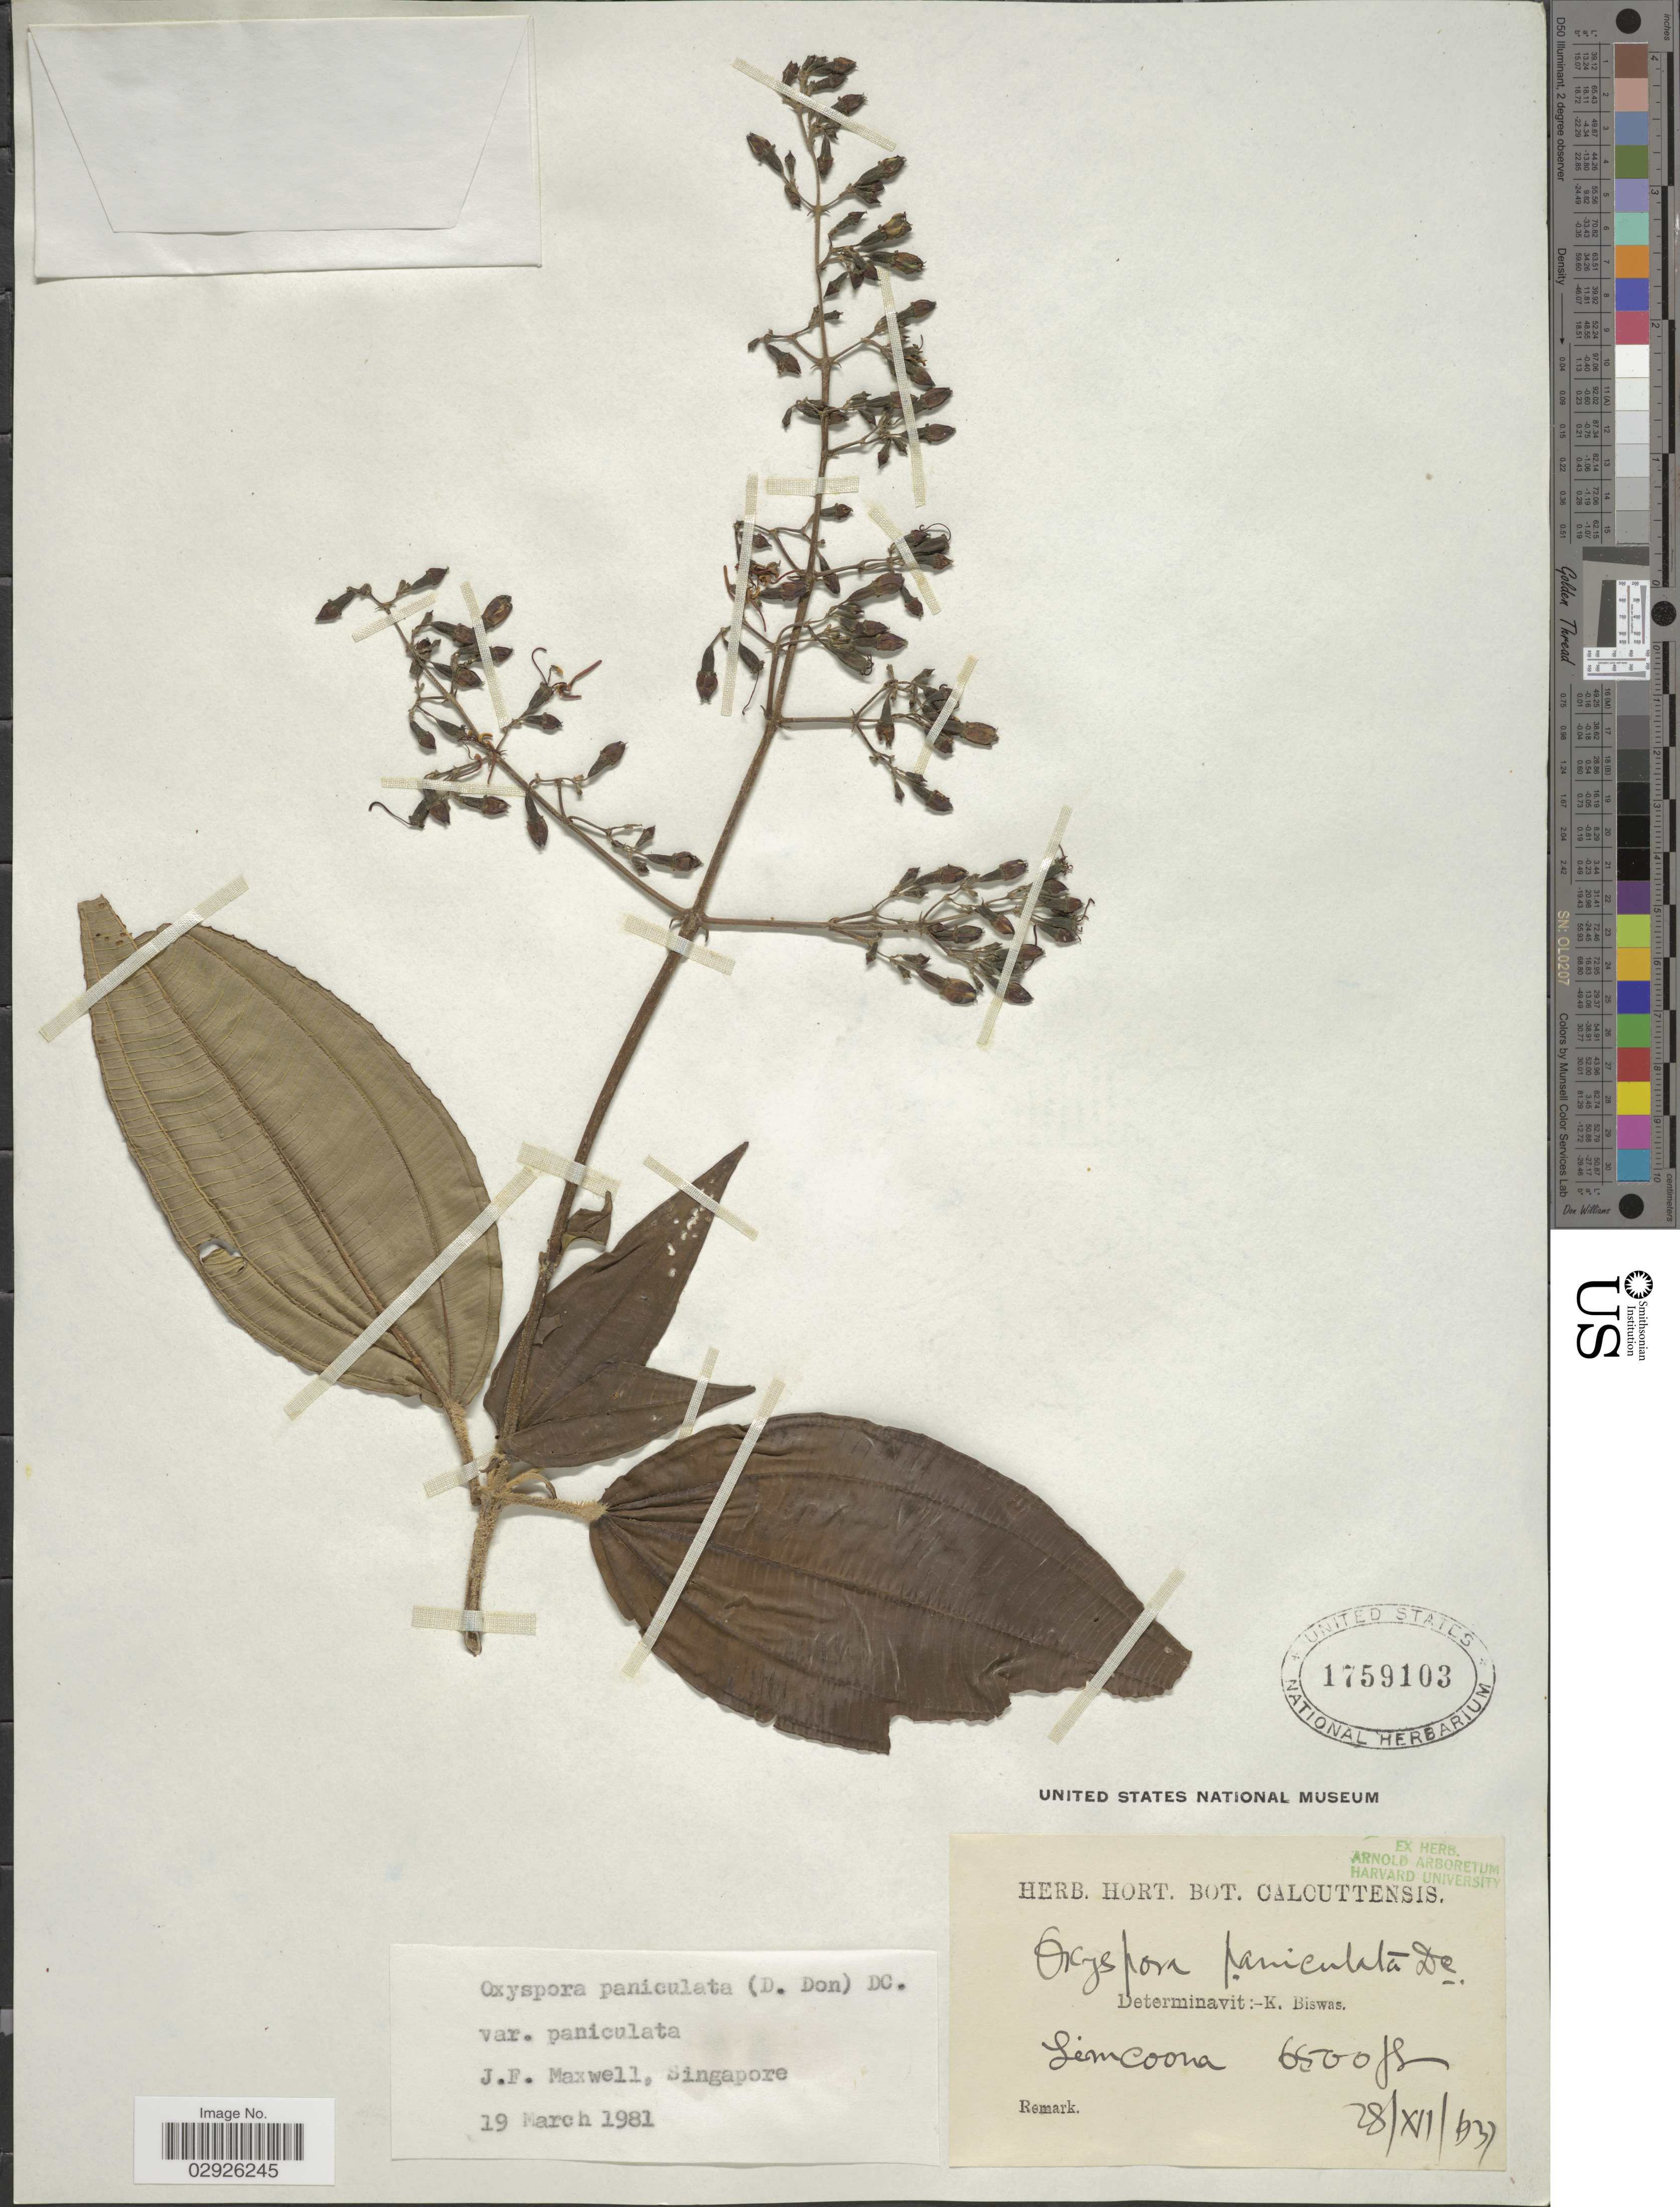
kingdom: Plantae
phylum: Tracheophyta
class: Magnoliopsida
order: Myrtales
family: Melastomataceae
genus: Oxyspora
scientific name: Oxyspora paniculata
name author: (D. Don) DC.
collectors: ex Herb. Hort. Bot. Calcuttensis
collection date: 1937-12-28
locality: Lim Coona. [interpreted]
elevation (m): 1981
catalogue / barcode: US 1759103